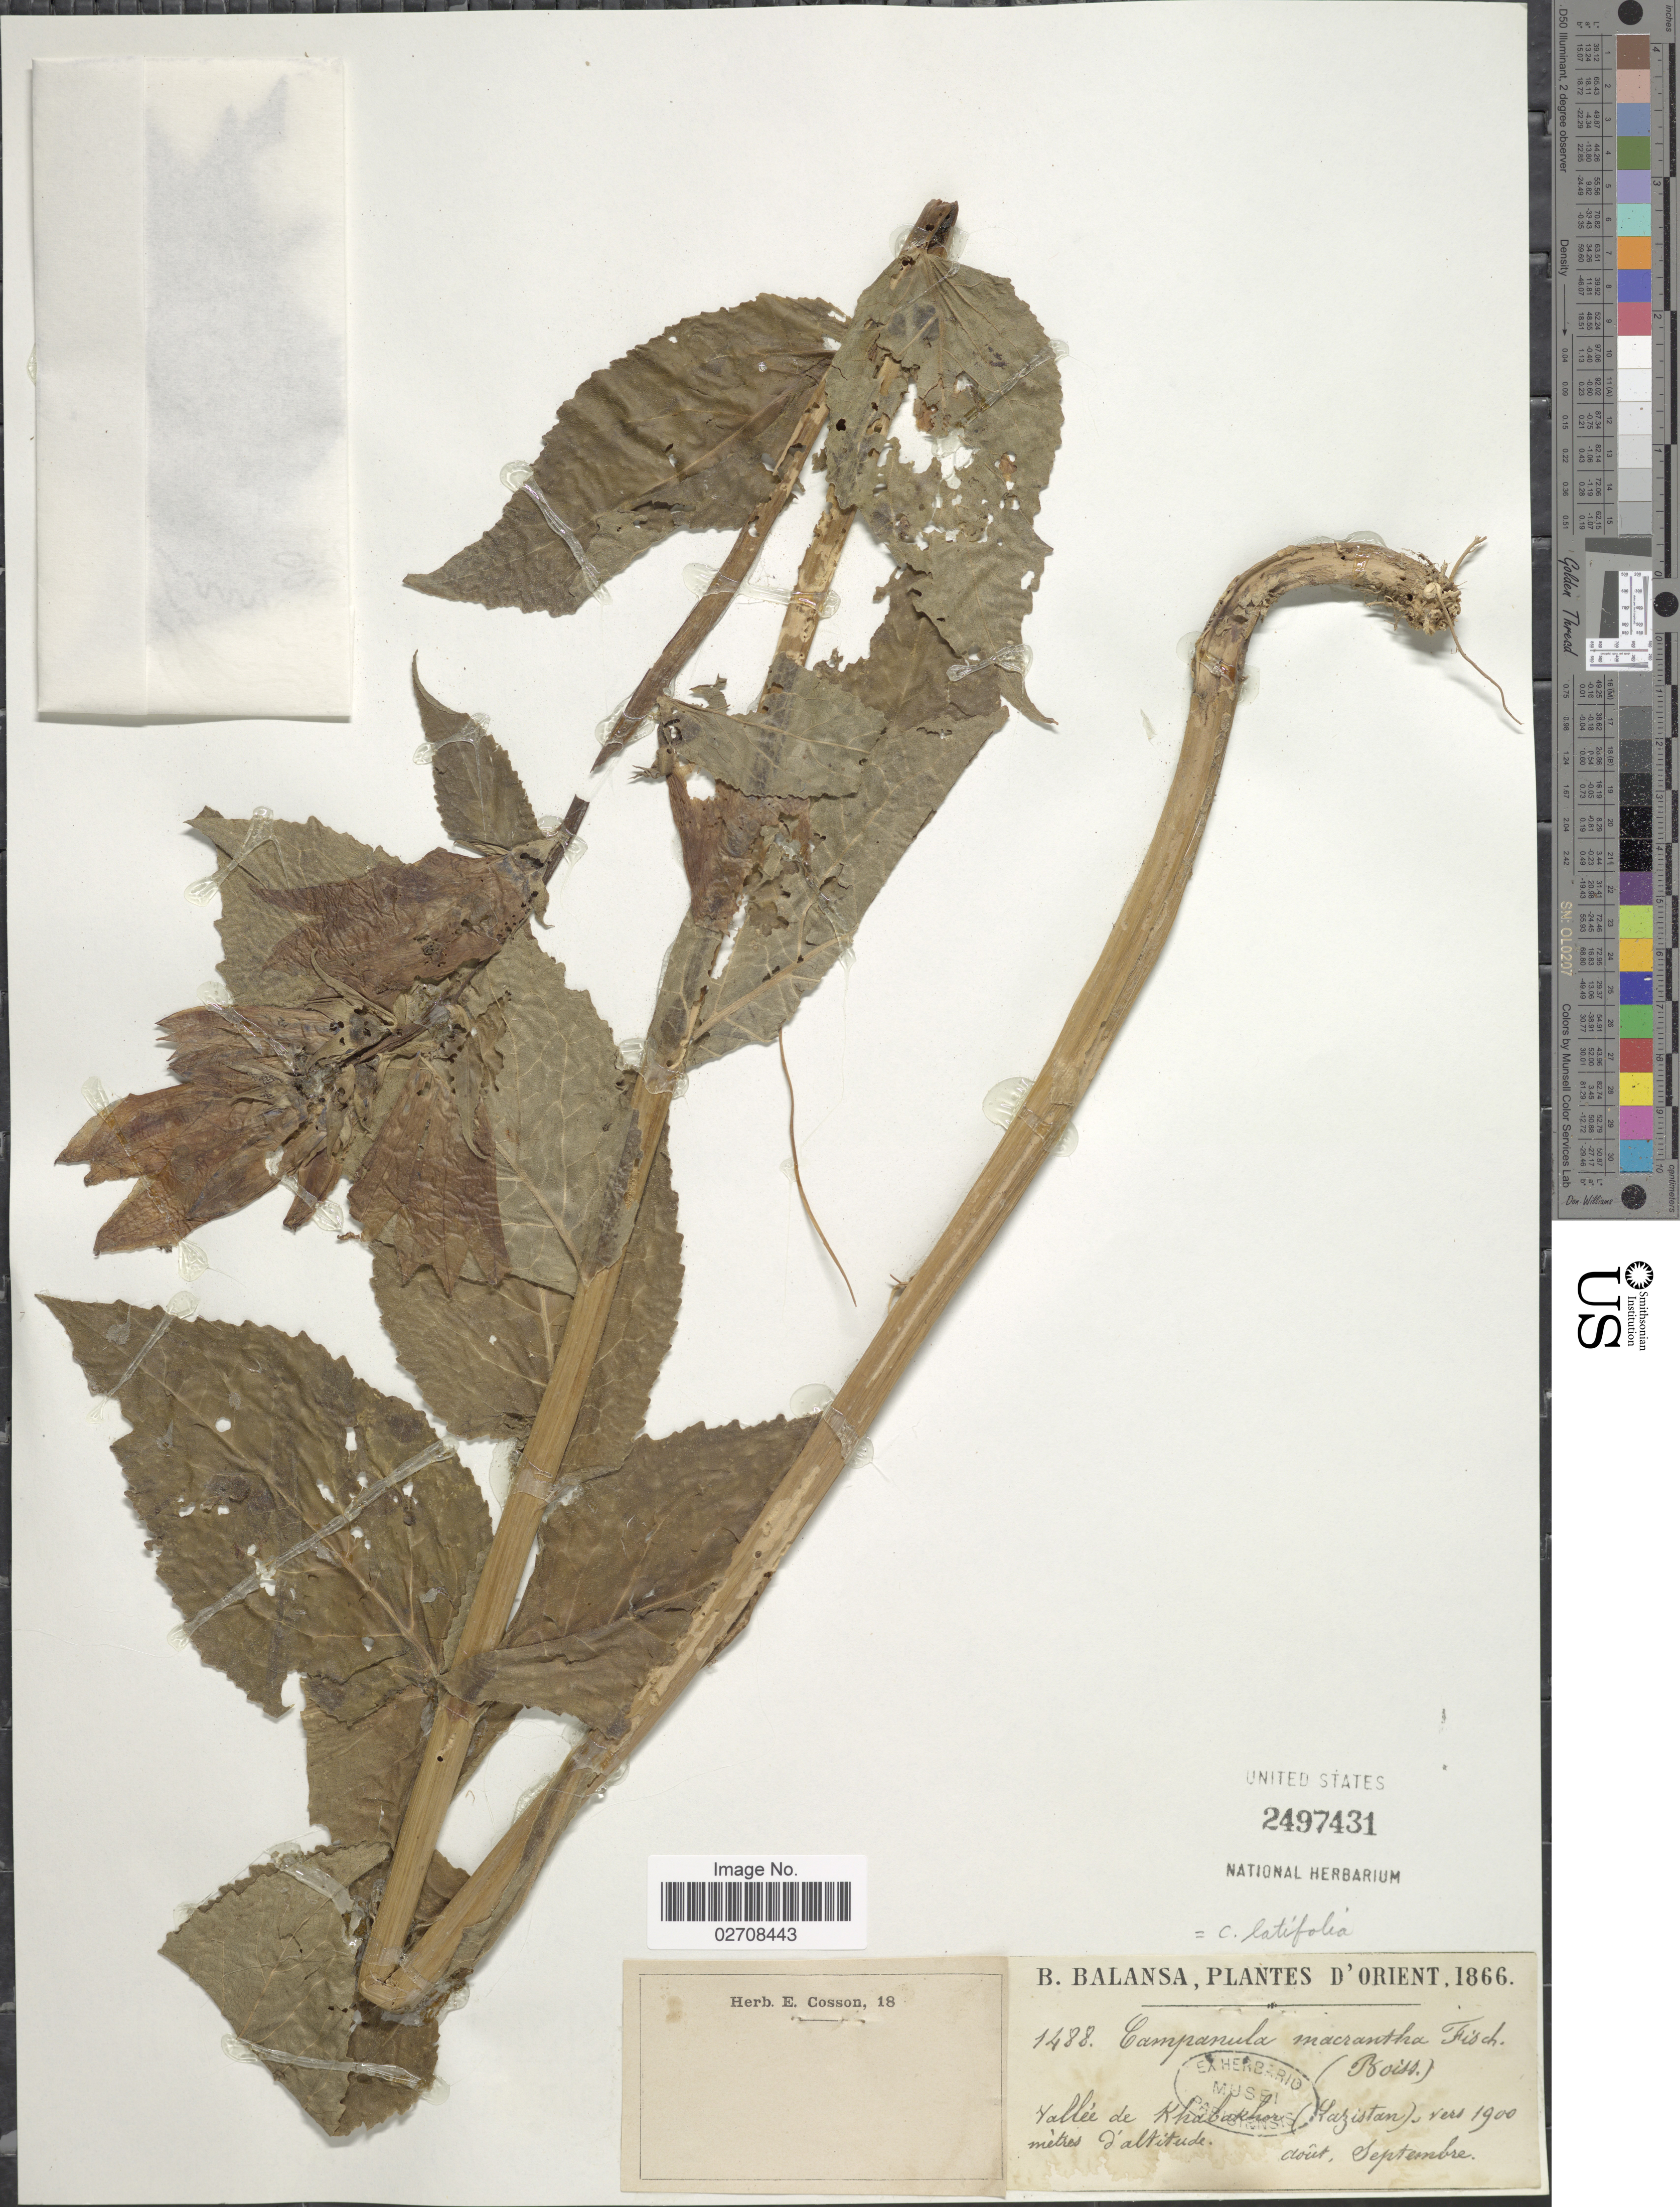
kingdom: Plantae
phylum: Tracheophyta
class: Magnoliopsida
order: Asterales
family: Campanulaceae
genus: Campanula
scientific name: Campanula latifolia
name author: L.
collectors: B. Balansa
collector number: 1488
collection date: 1866-08/1866-09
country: Turkey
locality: D'Orient. Vallee de Khabakhar (Lazistan)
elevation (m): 1900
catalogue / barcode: US 2497431